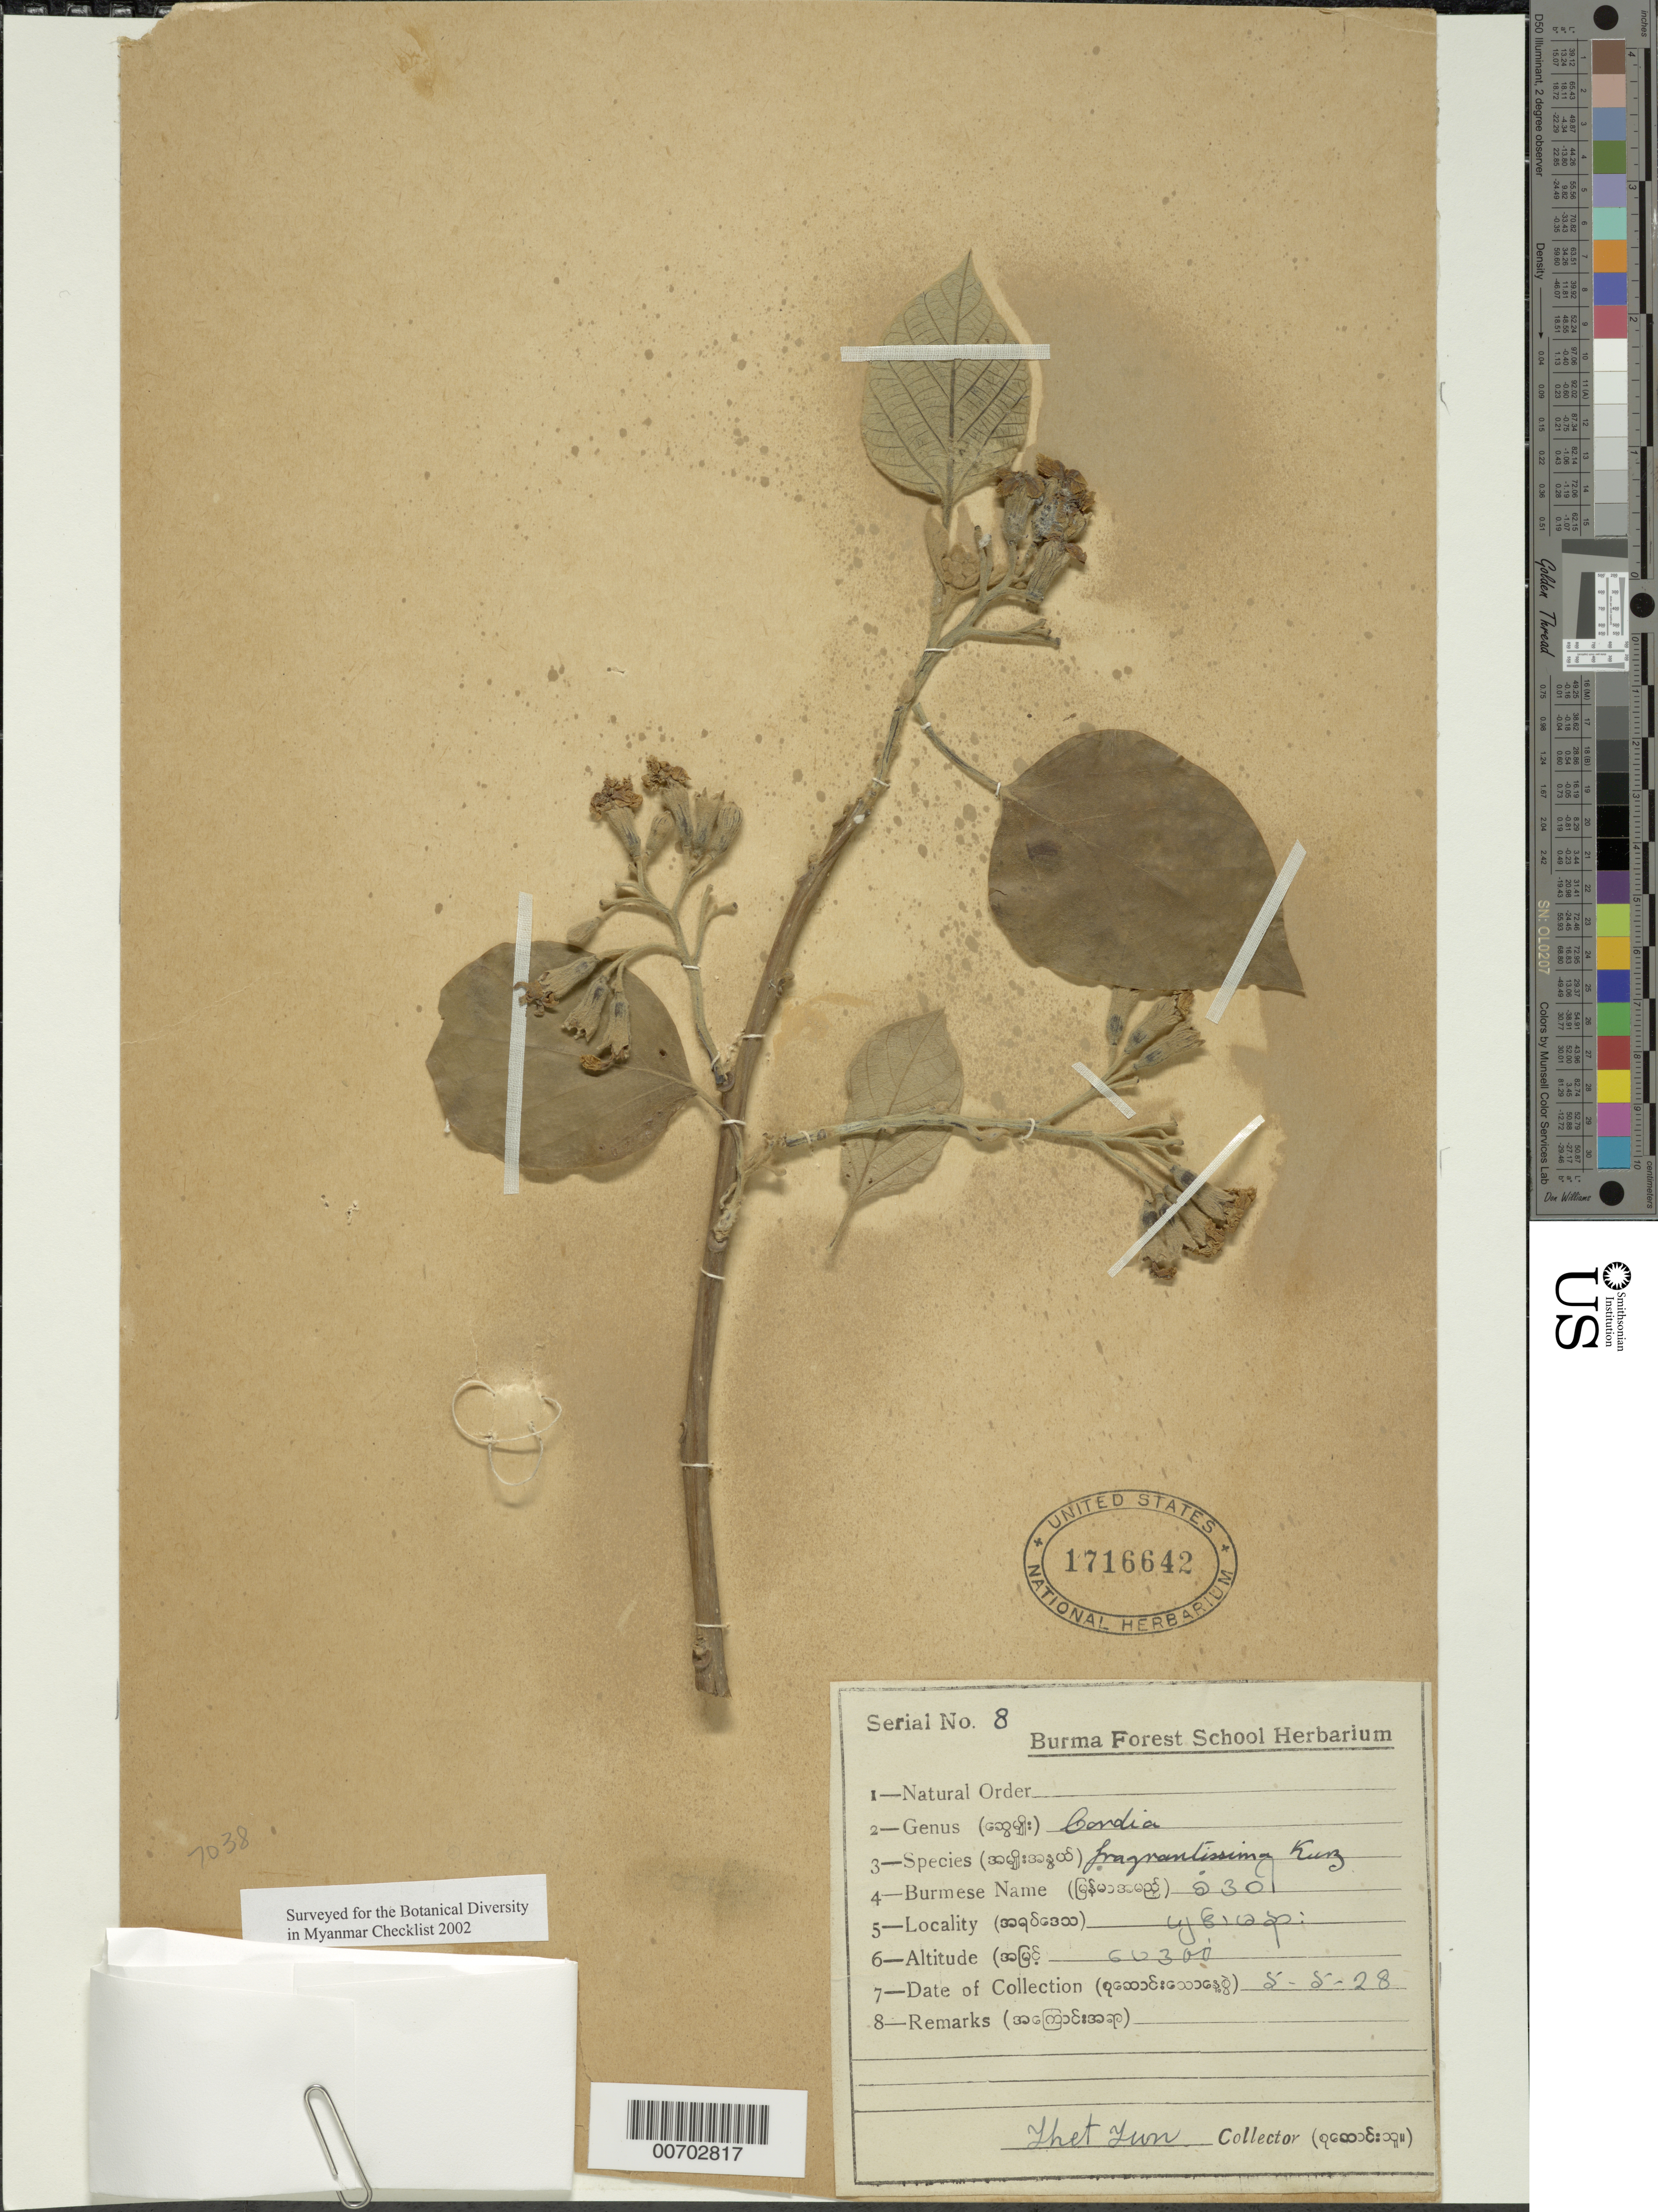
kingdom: Plantae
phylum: Tracheophyta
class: Magnoliopsida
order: Boraginales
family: Cordiaceae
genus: Cordia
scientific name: Cordia fragrantissima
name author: Kurz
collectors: Burma Forest School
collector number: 8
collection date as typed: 05 May 1928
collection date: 1928-05-05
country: Myanmar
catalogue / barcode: US 1716642